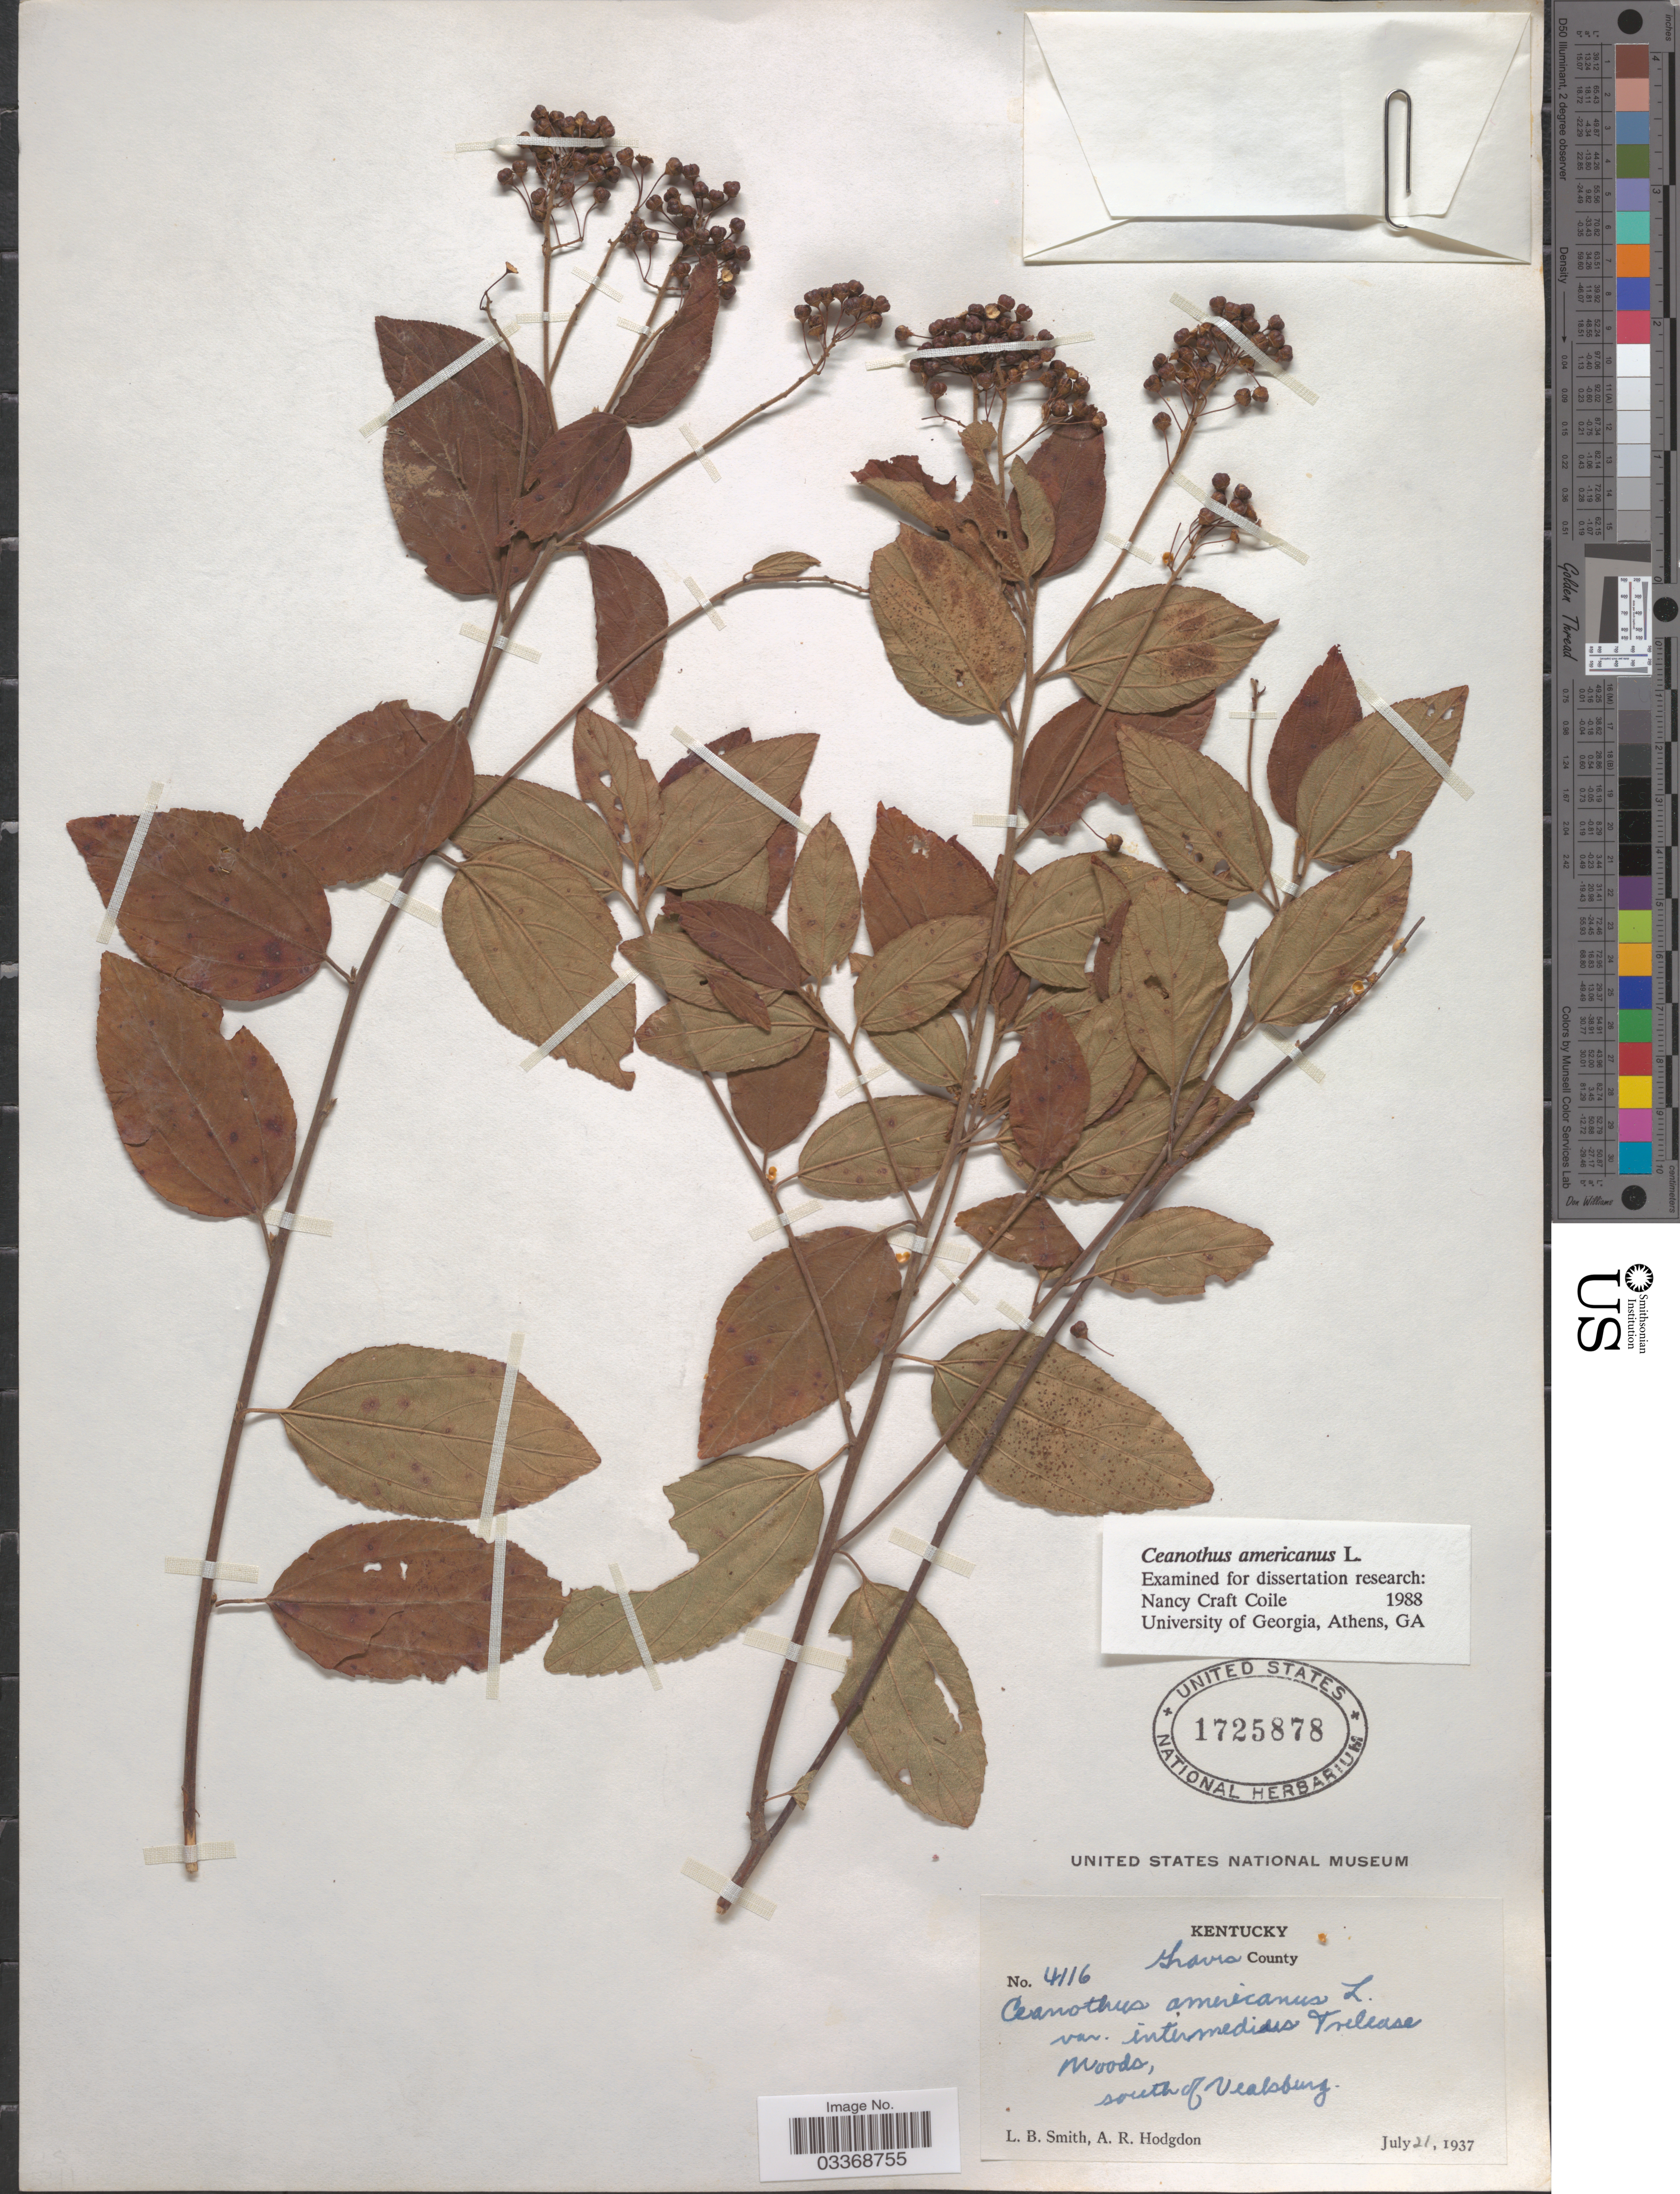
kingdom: Plantae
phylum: Tracheophyta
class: Magnoliopsida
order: Rosales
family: Rhamnaceae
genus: Ceanothus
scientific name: Ceanothus americanus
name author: L.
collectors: L. Smith & A. R. Hodgdon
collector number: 4116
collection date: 1937-07-21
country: United States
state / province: Kentucky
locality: Graves County. South of Vealsburg.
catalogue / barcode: US 1725878